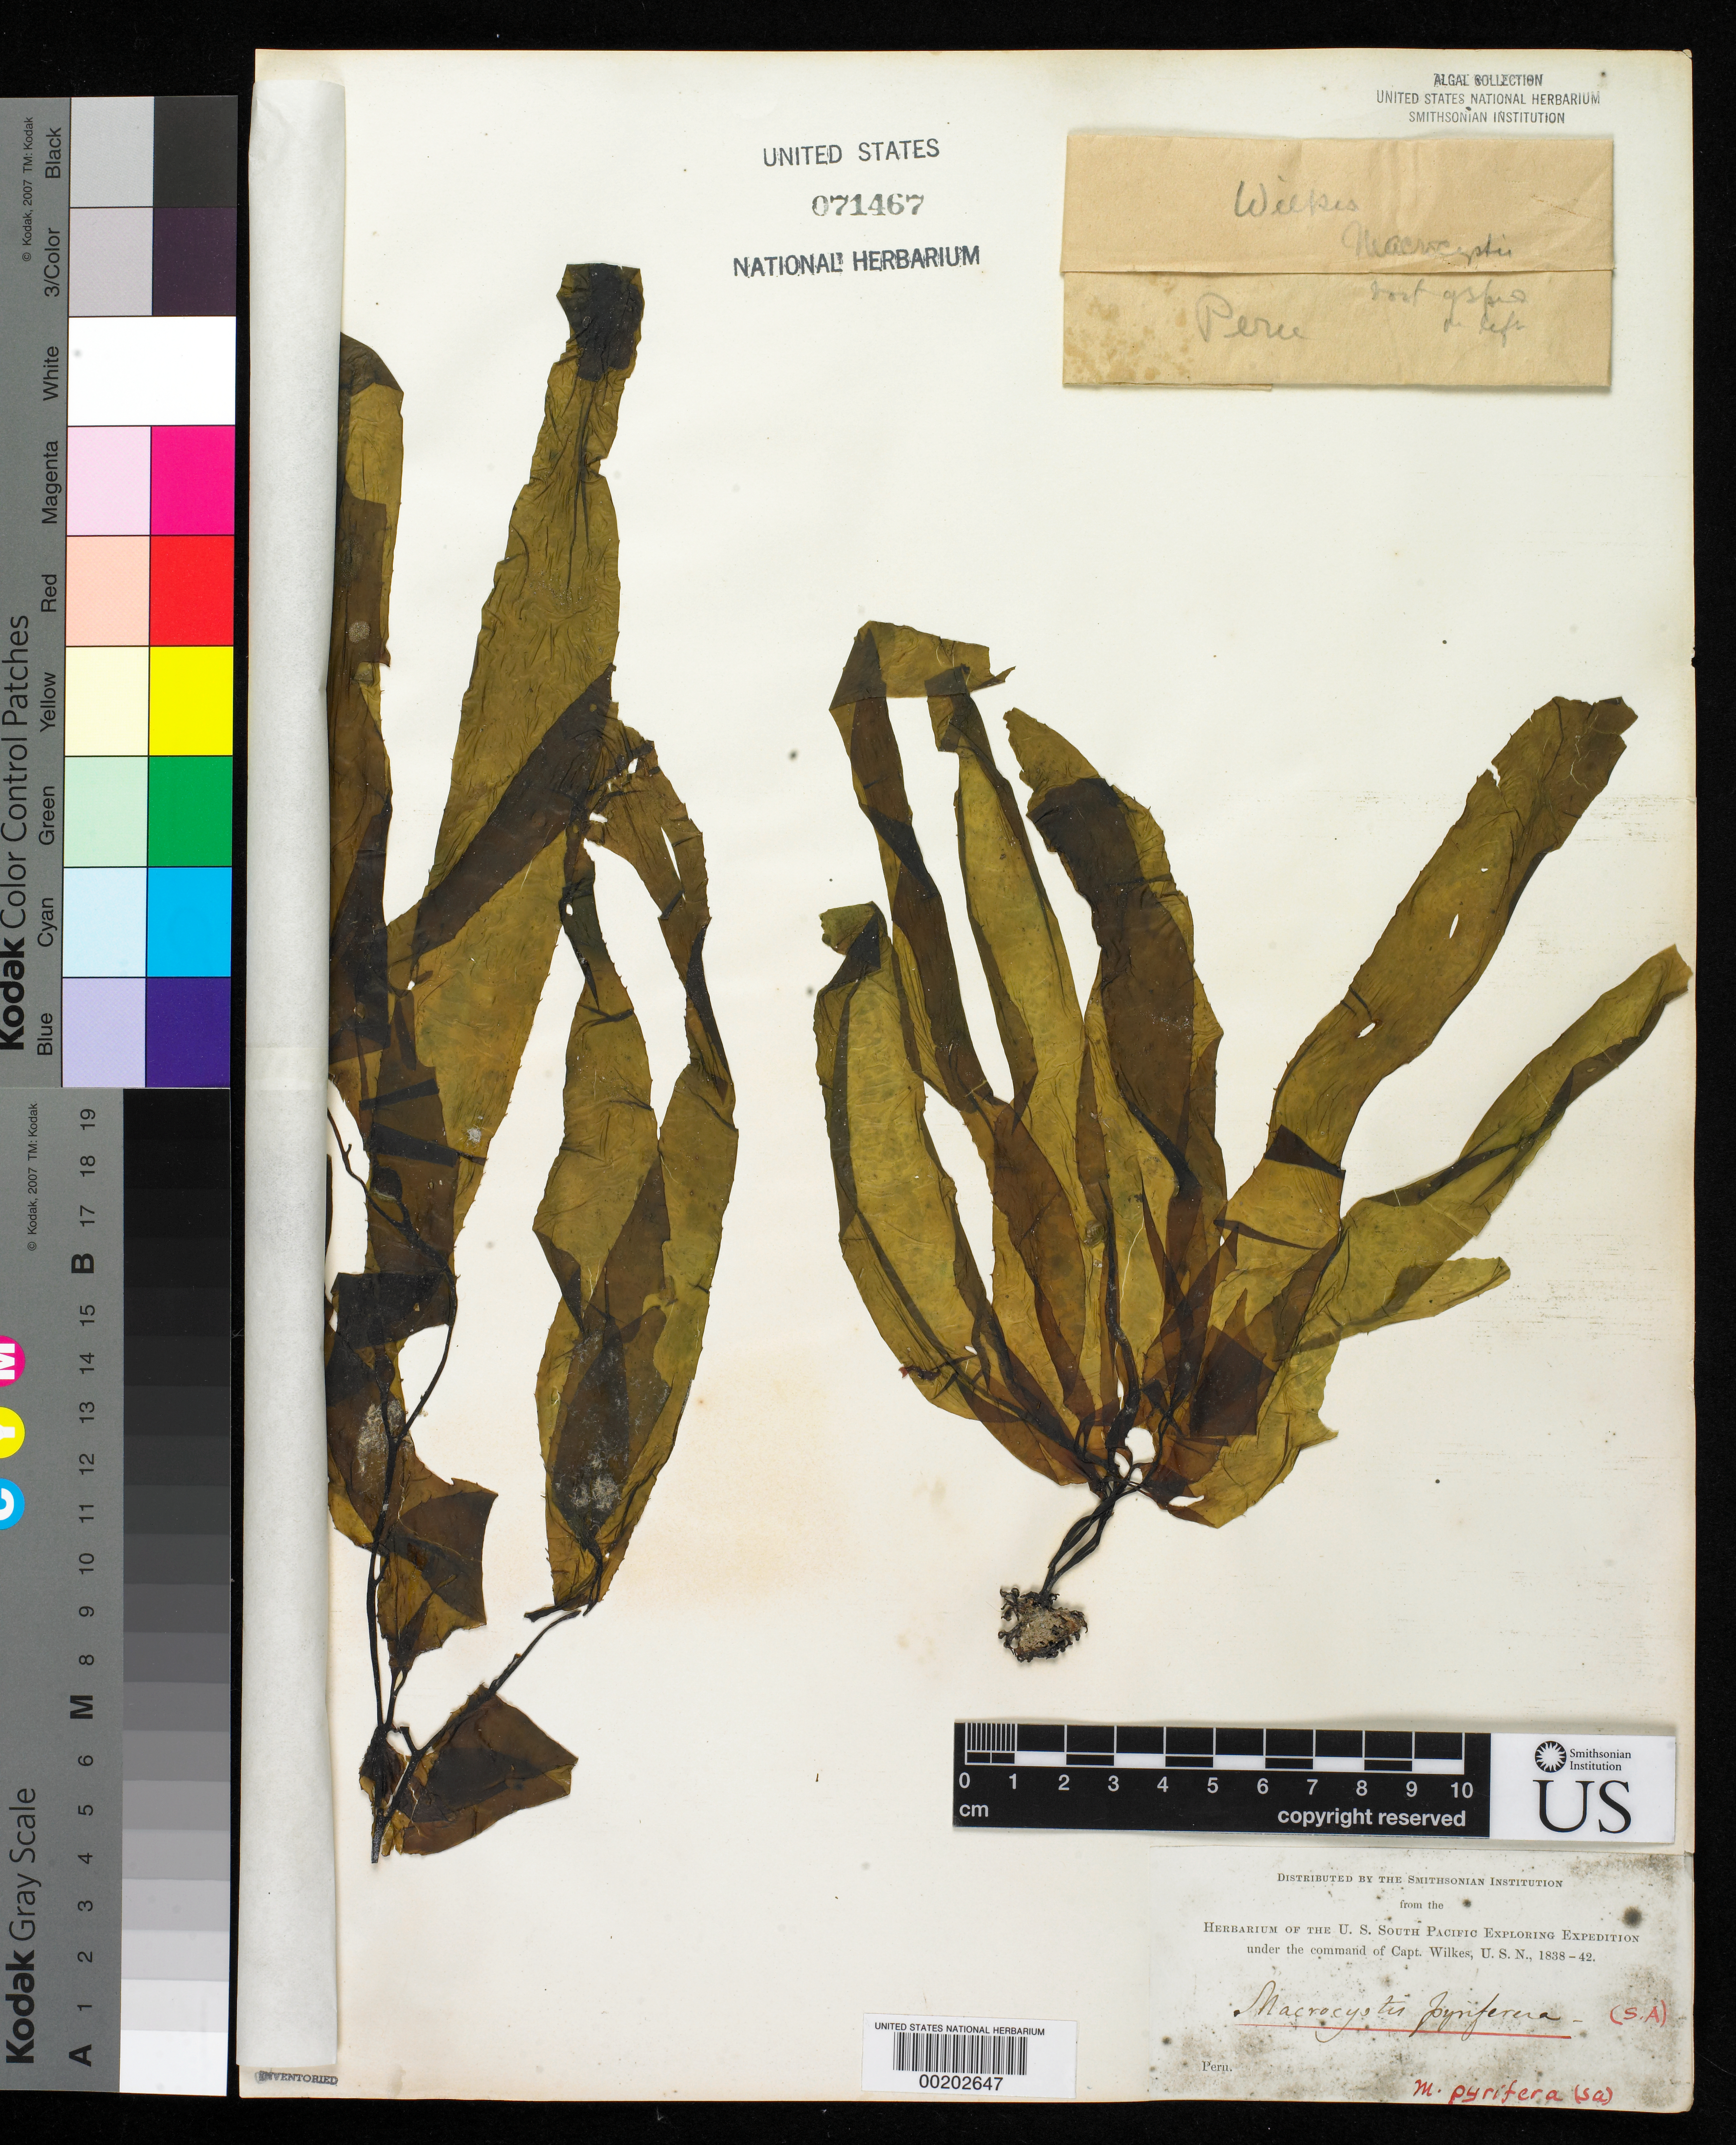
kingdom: Chromista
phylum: Ochrophyta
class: Phaeophyceae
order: Laminariales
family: Laminariaceae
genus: Macrocystis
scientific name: Macrocystis pyrifera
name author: (L.) C. Agardh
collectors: W. D. Brackenridge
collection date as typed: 1839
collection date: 1839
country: Peru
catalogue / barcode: US 71467